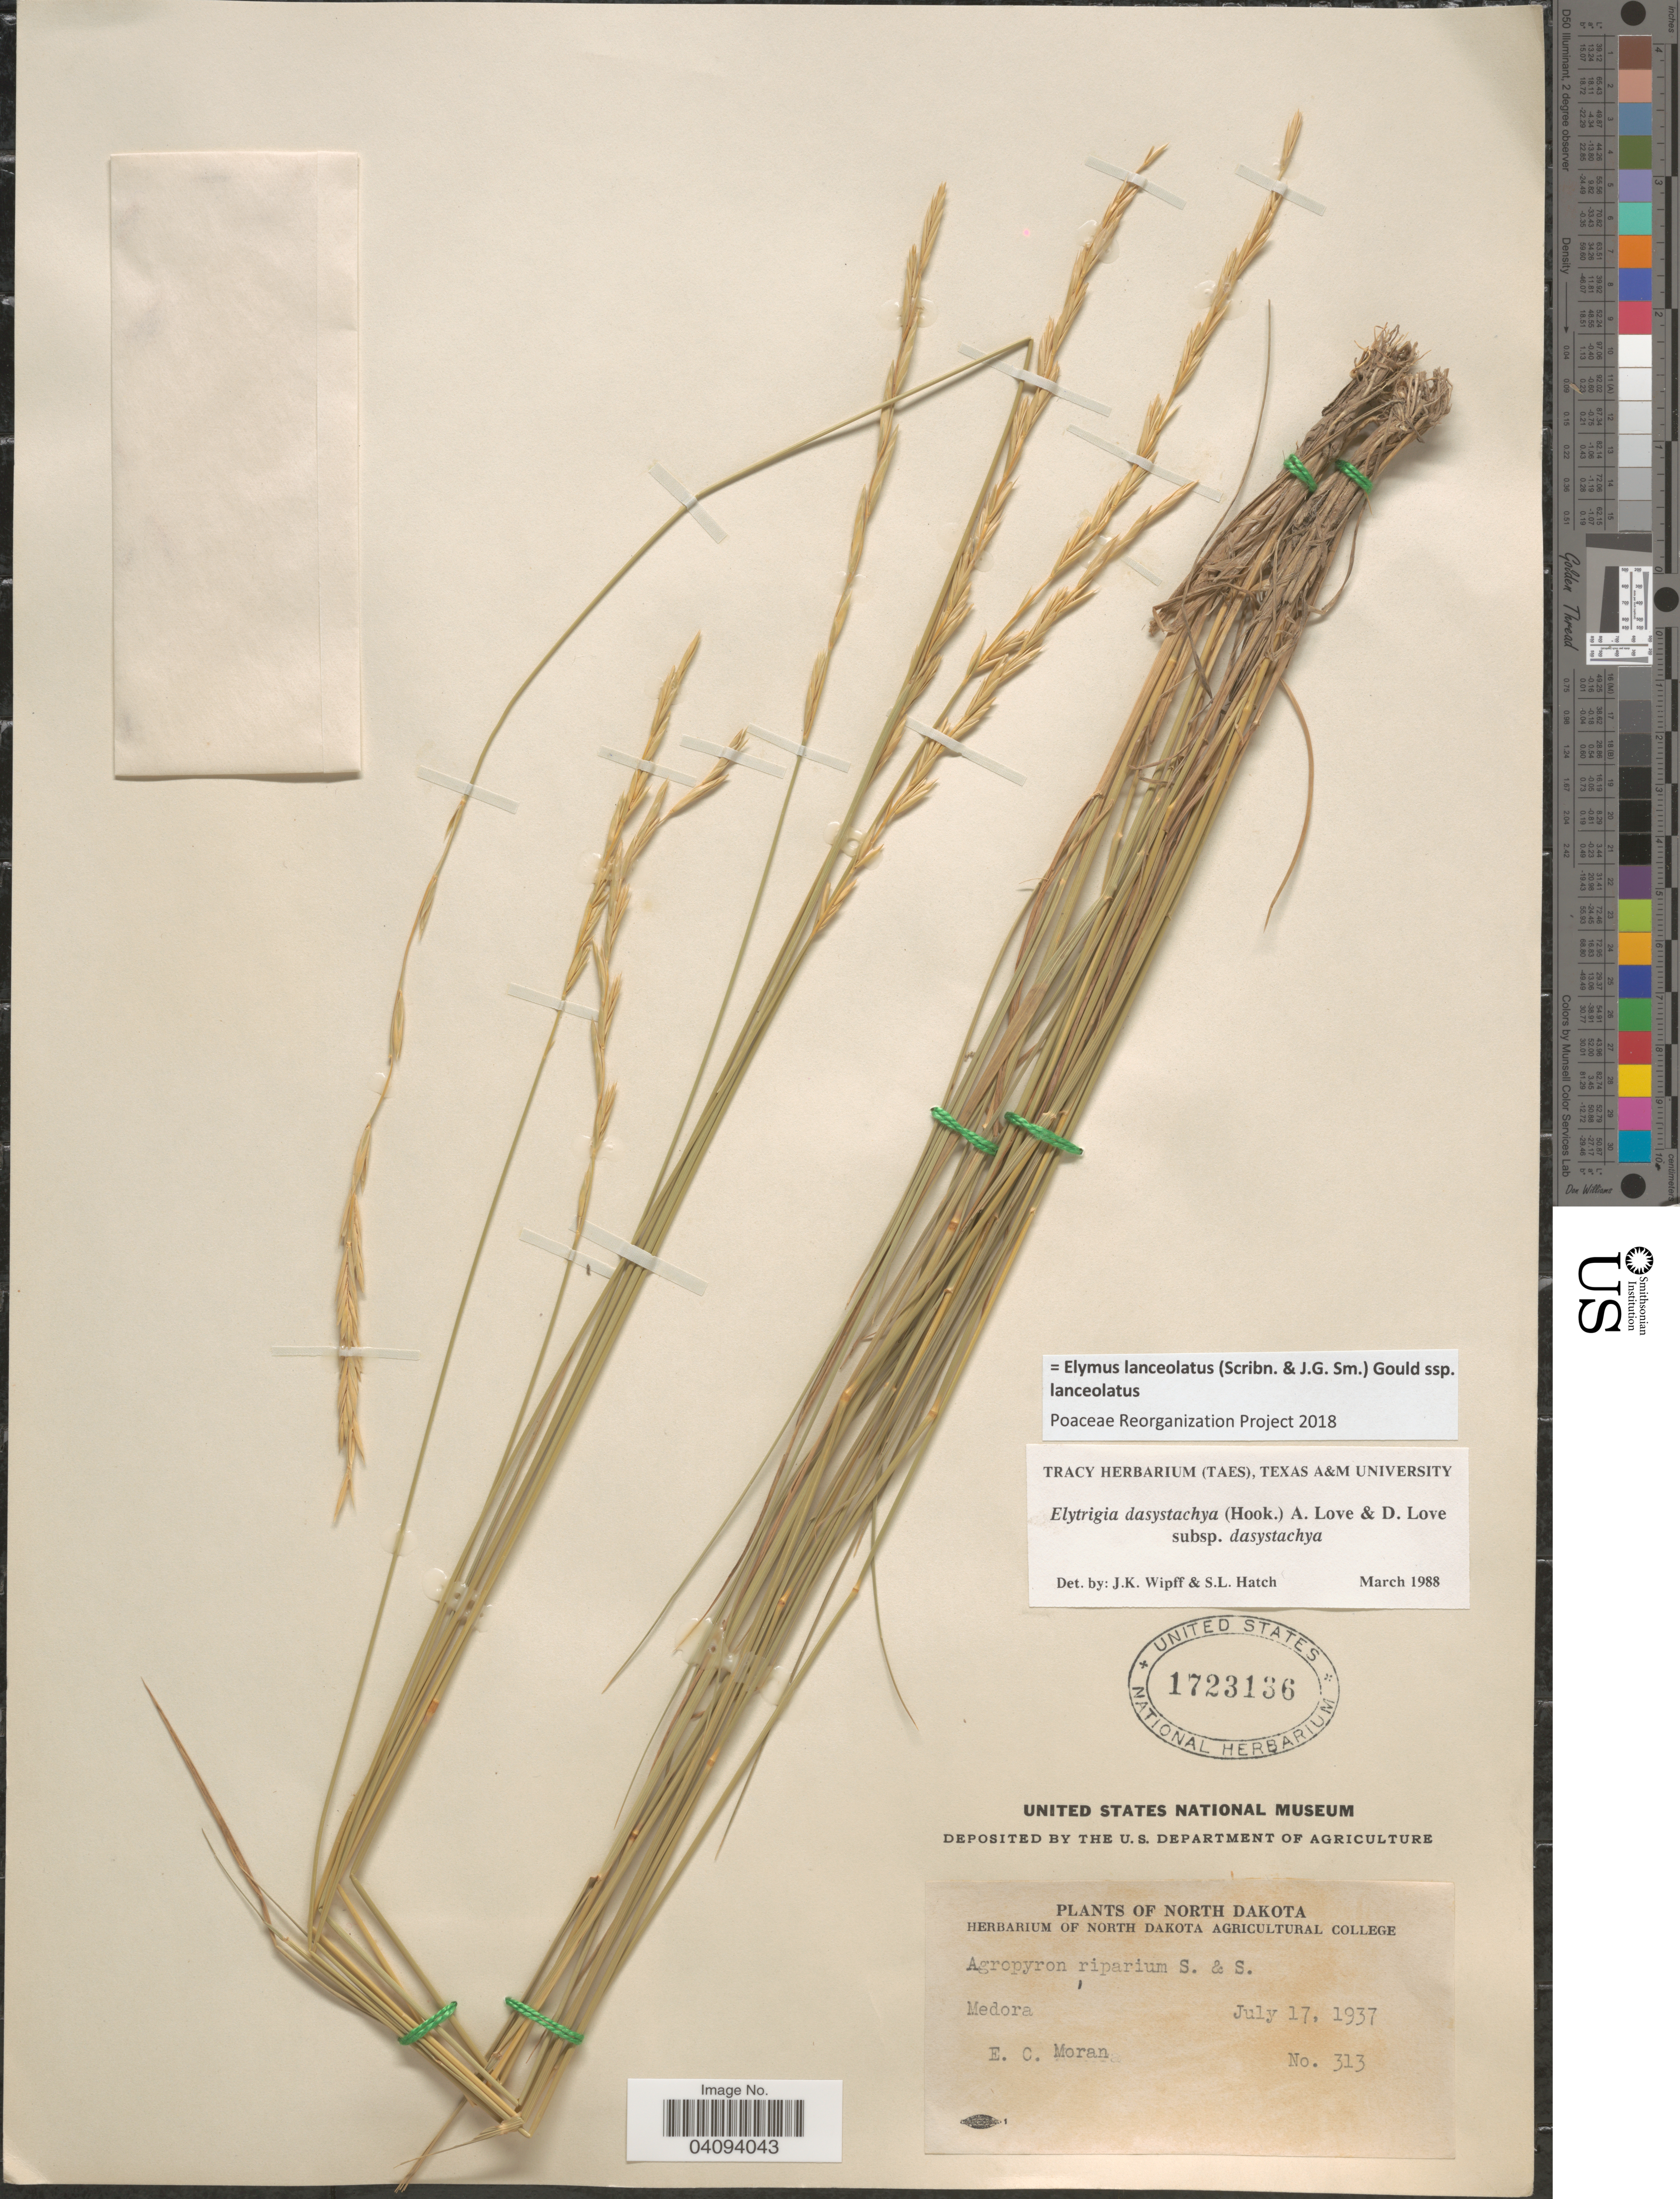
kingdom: Plantae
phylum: Tracheophyta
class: Liliopsida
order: Poales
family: Poaceae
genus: Elymus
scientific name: Elymus lanceolatus subsp. lanceolatus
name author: (Scribn. & J.G. Sm.) Gould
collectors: E. C. Moran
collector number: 313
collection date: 1937-07-17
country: United States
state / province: North Dakota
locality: Medora.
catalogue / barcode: US 1723136